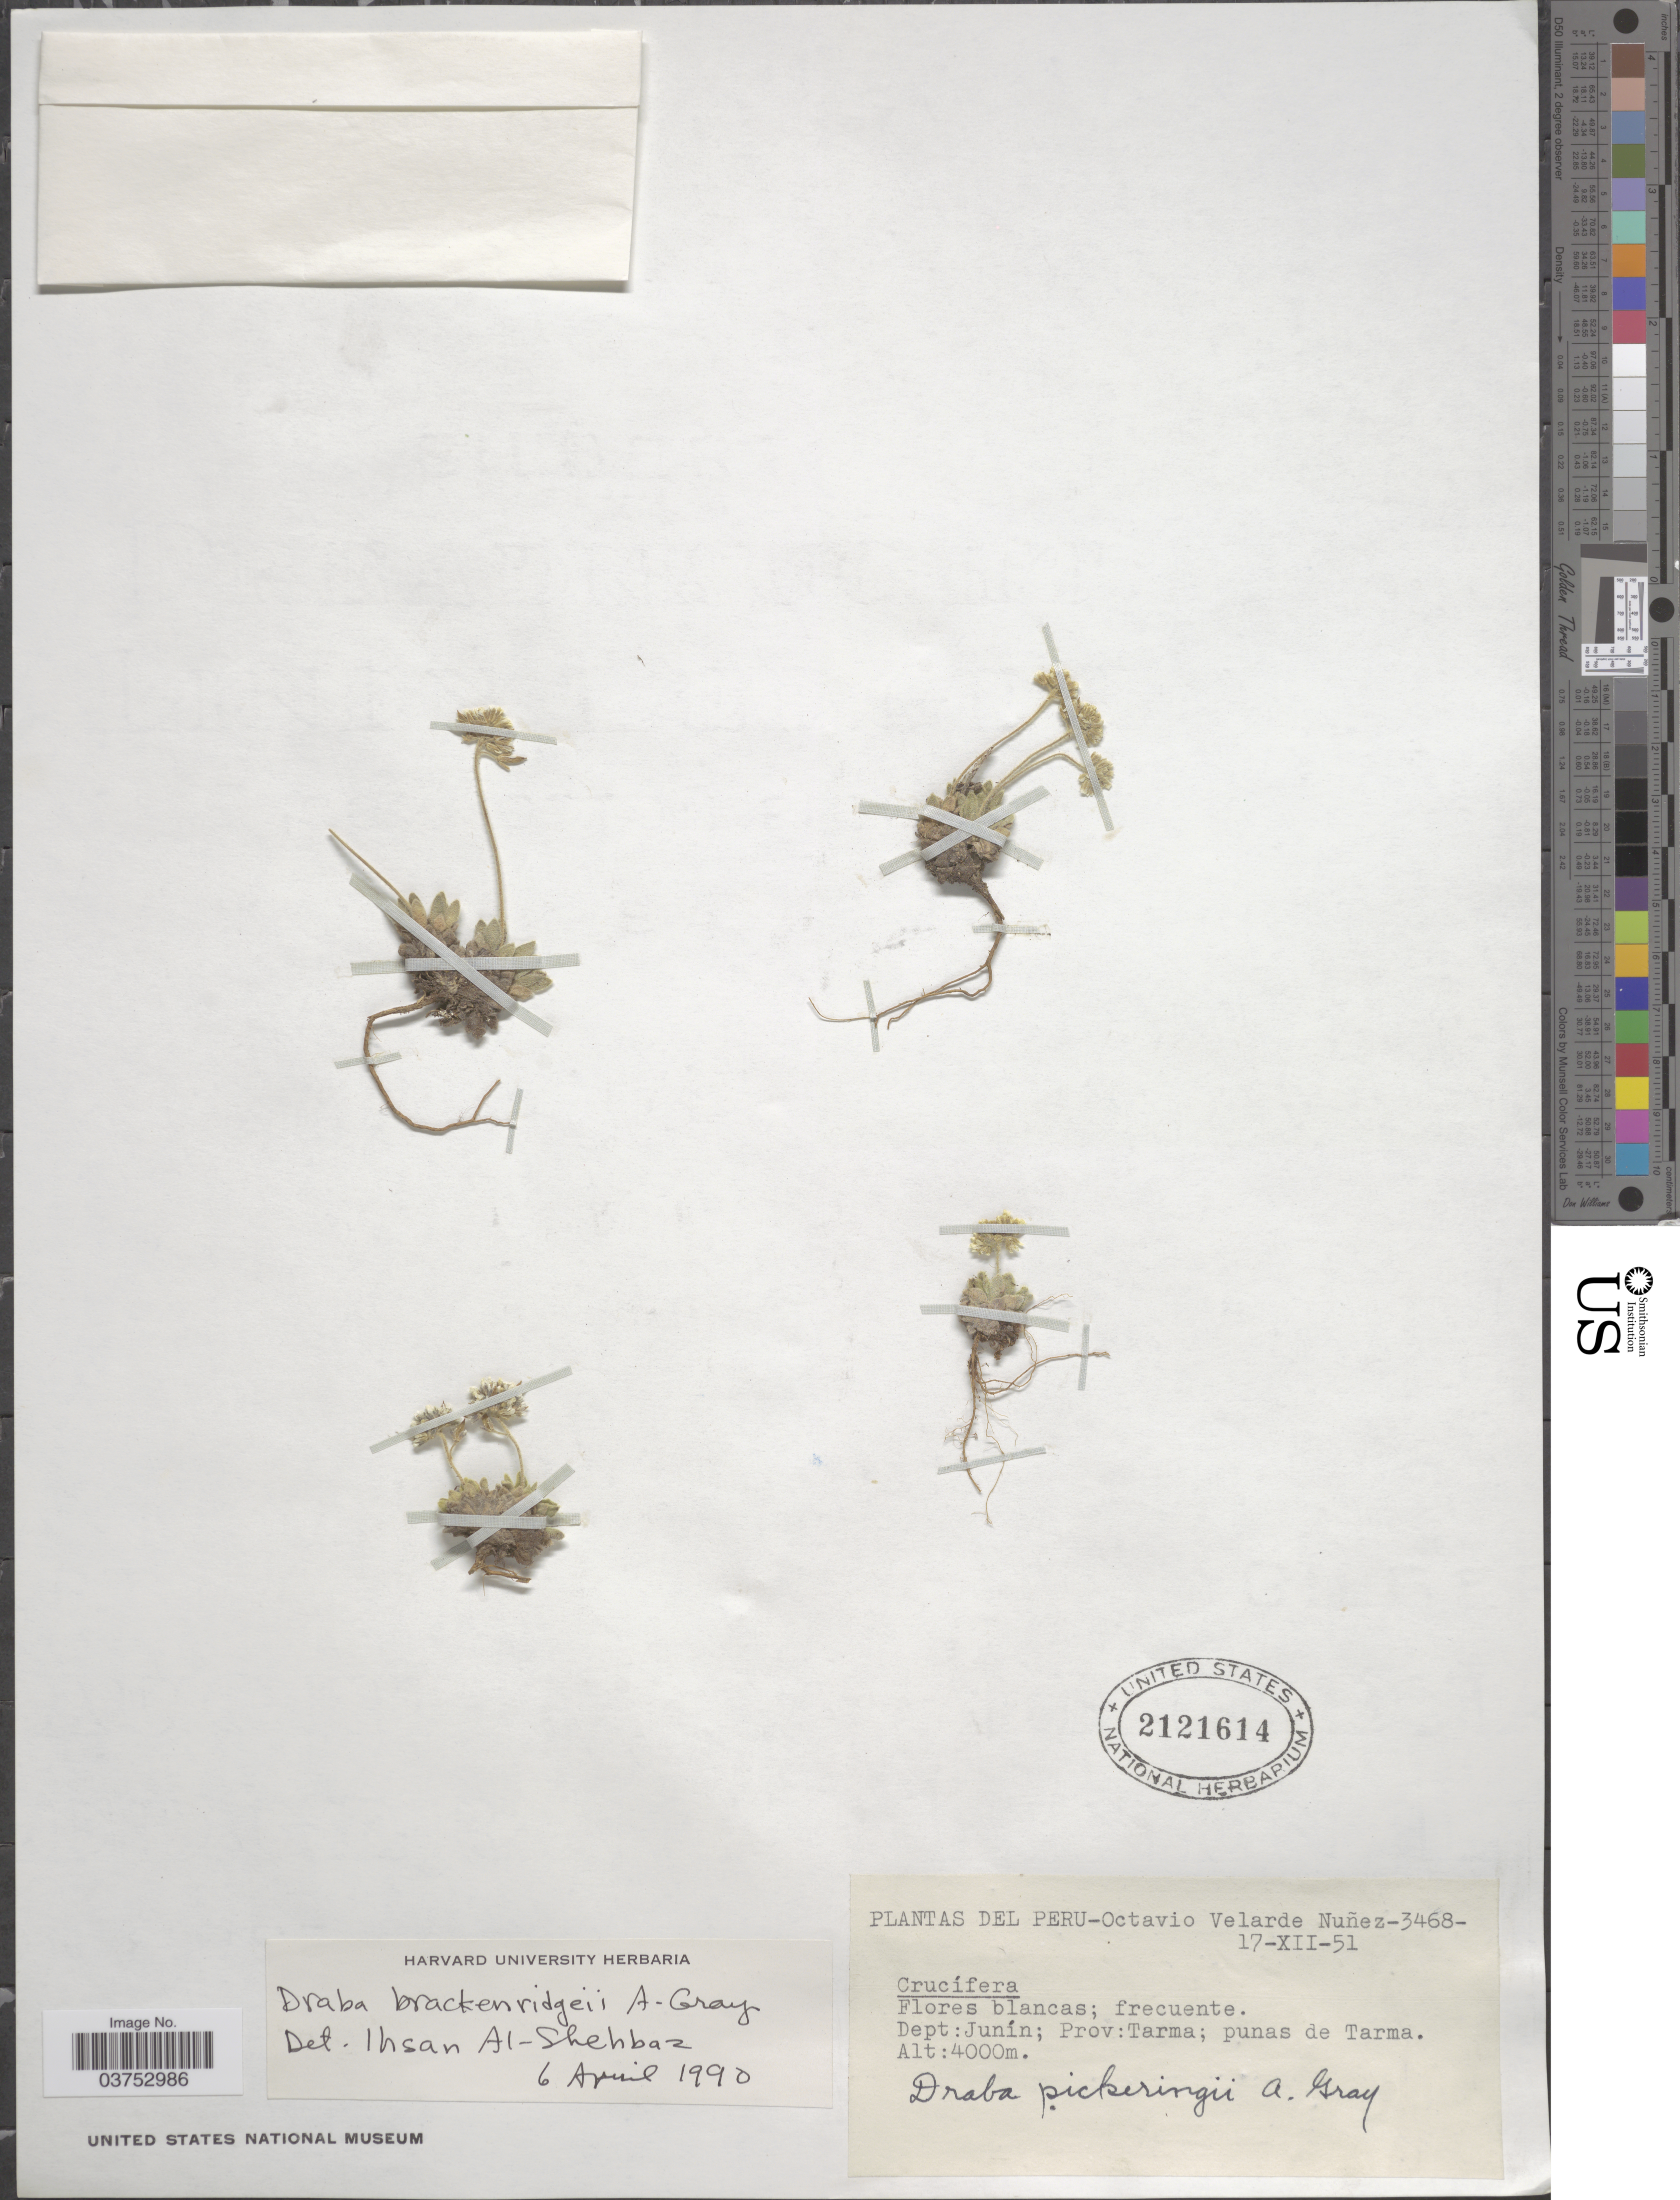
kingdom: Plantae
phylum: Tracheophyta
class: Magnoliopsida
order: Brassicales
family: Brassicaceae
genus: Draba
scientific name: Draba brackenridgei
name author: A. Gray in Wilkes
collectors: O. Velarde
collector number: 3468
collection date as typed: Transcribed d/m/y: 17/12/51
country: Peru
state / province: Junín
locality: Dept: Junín; Prov: Tarma; punas de Tarma.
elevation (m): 4000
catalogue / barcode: US 2121614